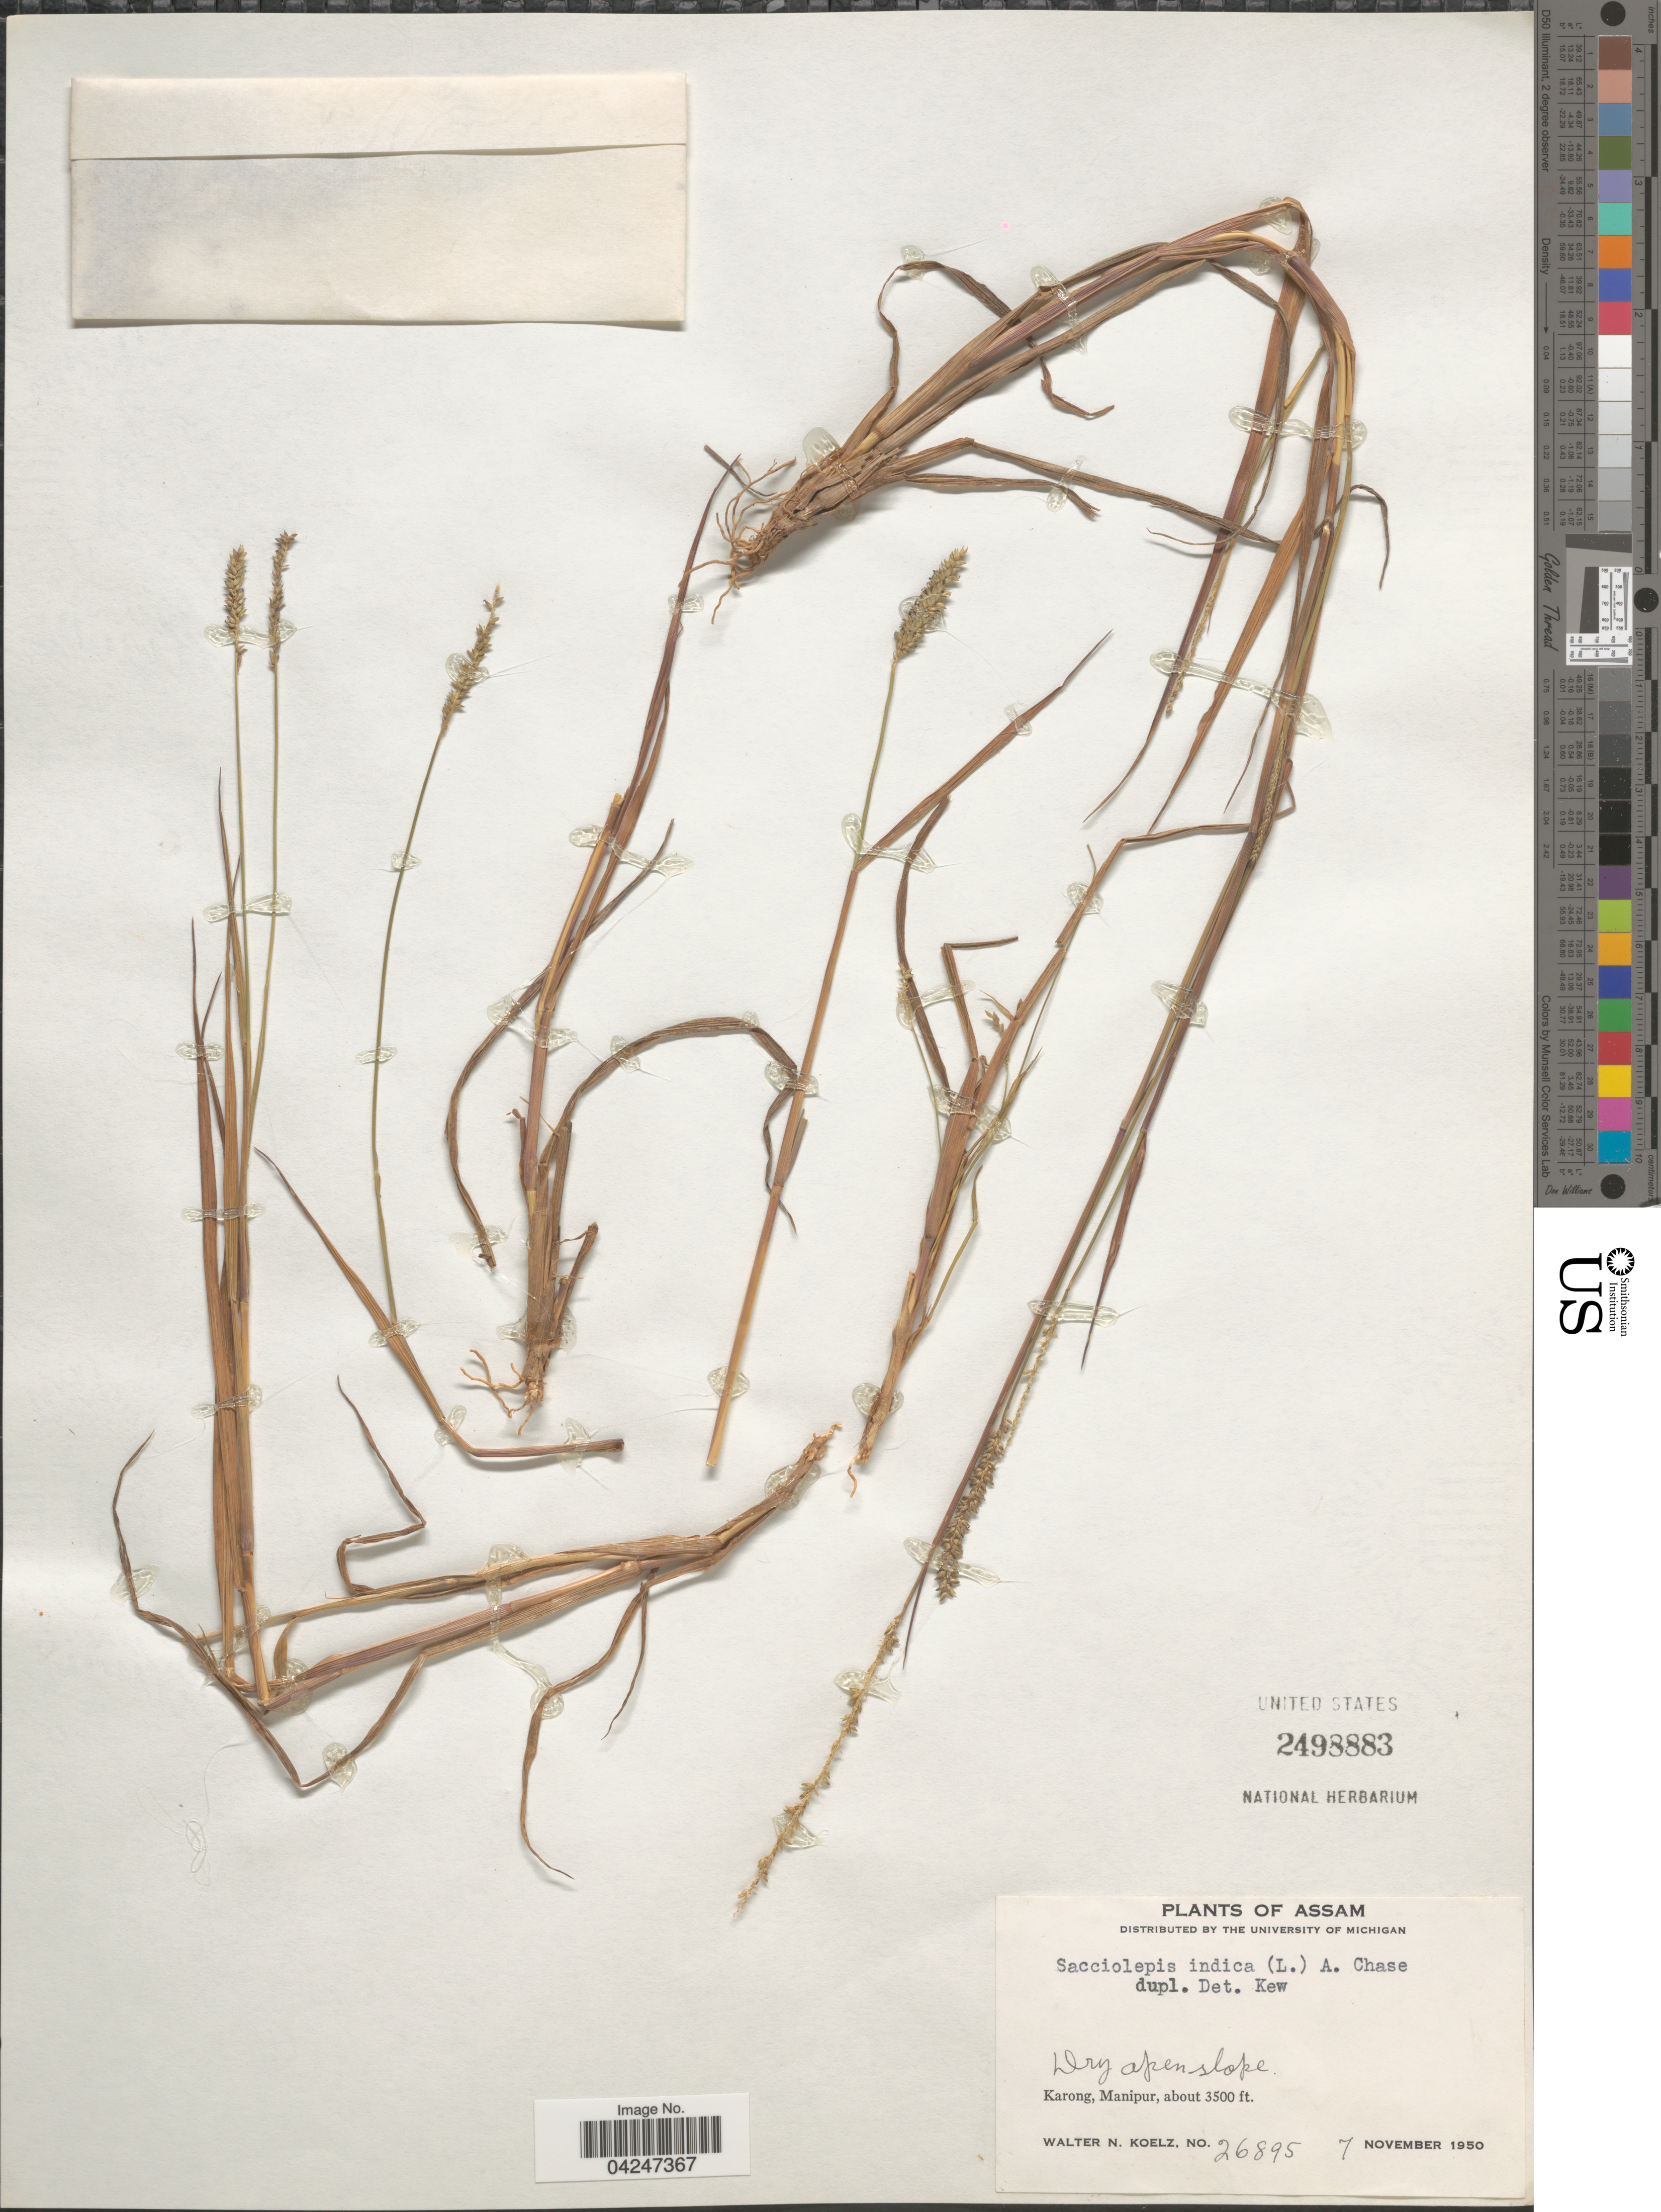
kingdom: Plantae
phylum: Tracheophyta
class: Liliopsida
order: Poales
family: Poaceae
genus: Sacciolepis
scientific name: Sacciolepis indica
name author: (L.) Chase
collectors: W. N. Koelz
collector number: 26895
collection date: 1950-11-07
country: India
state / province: Manipur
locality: Dry open slope. Karong, Manipur.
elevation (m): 1067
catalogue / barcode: US 2498883